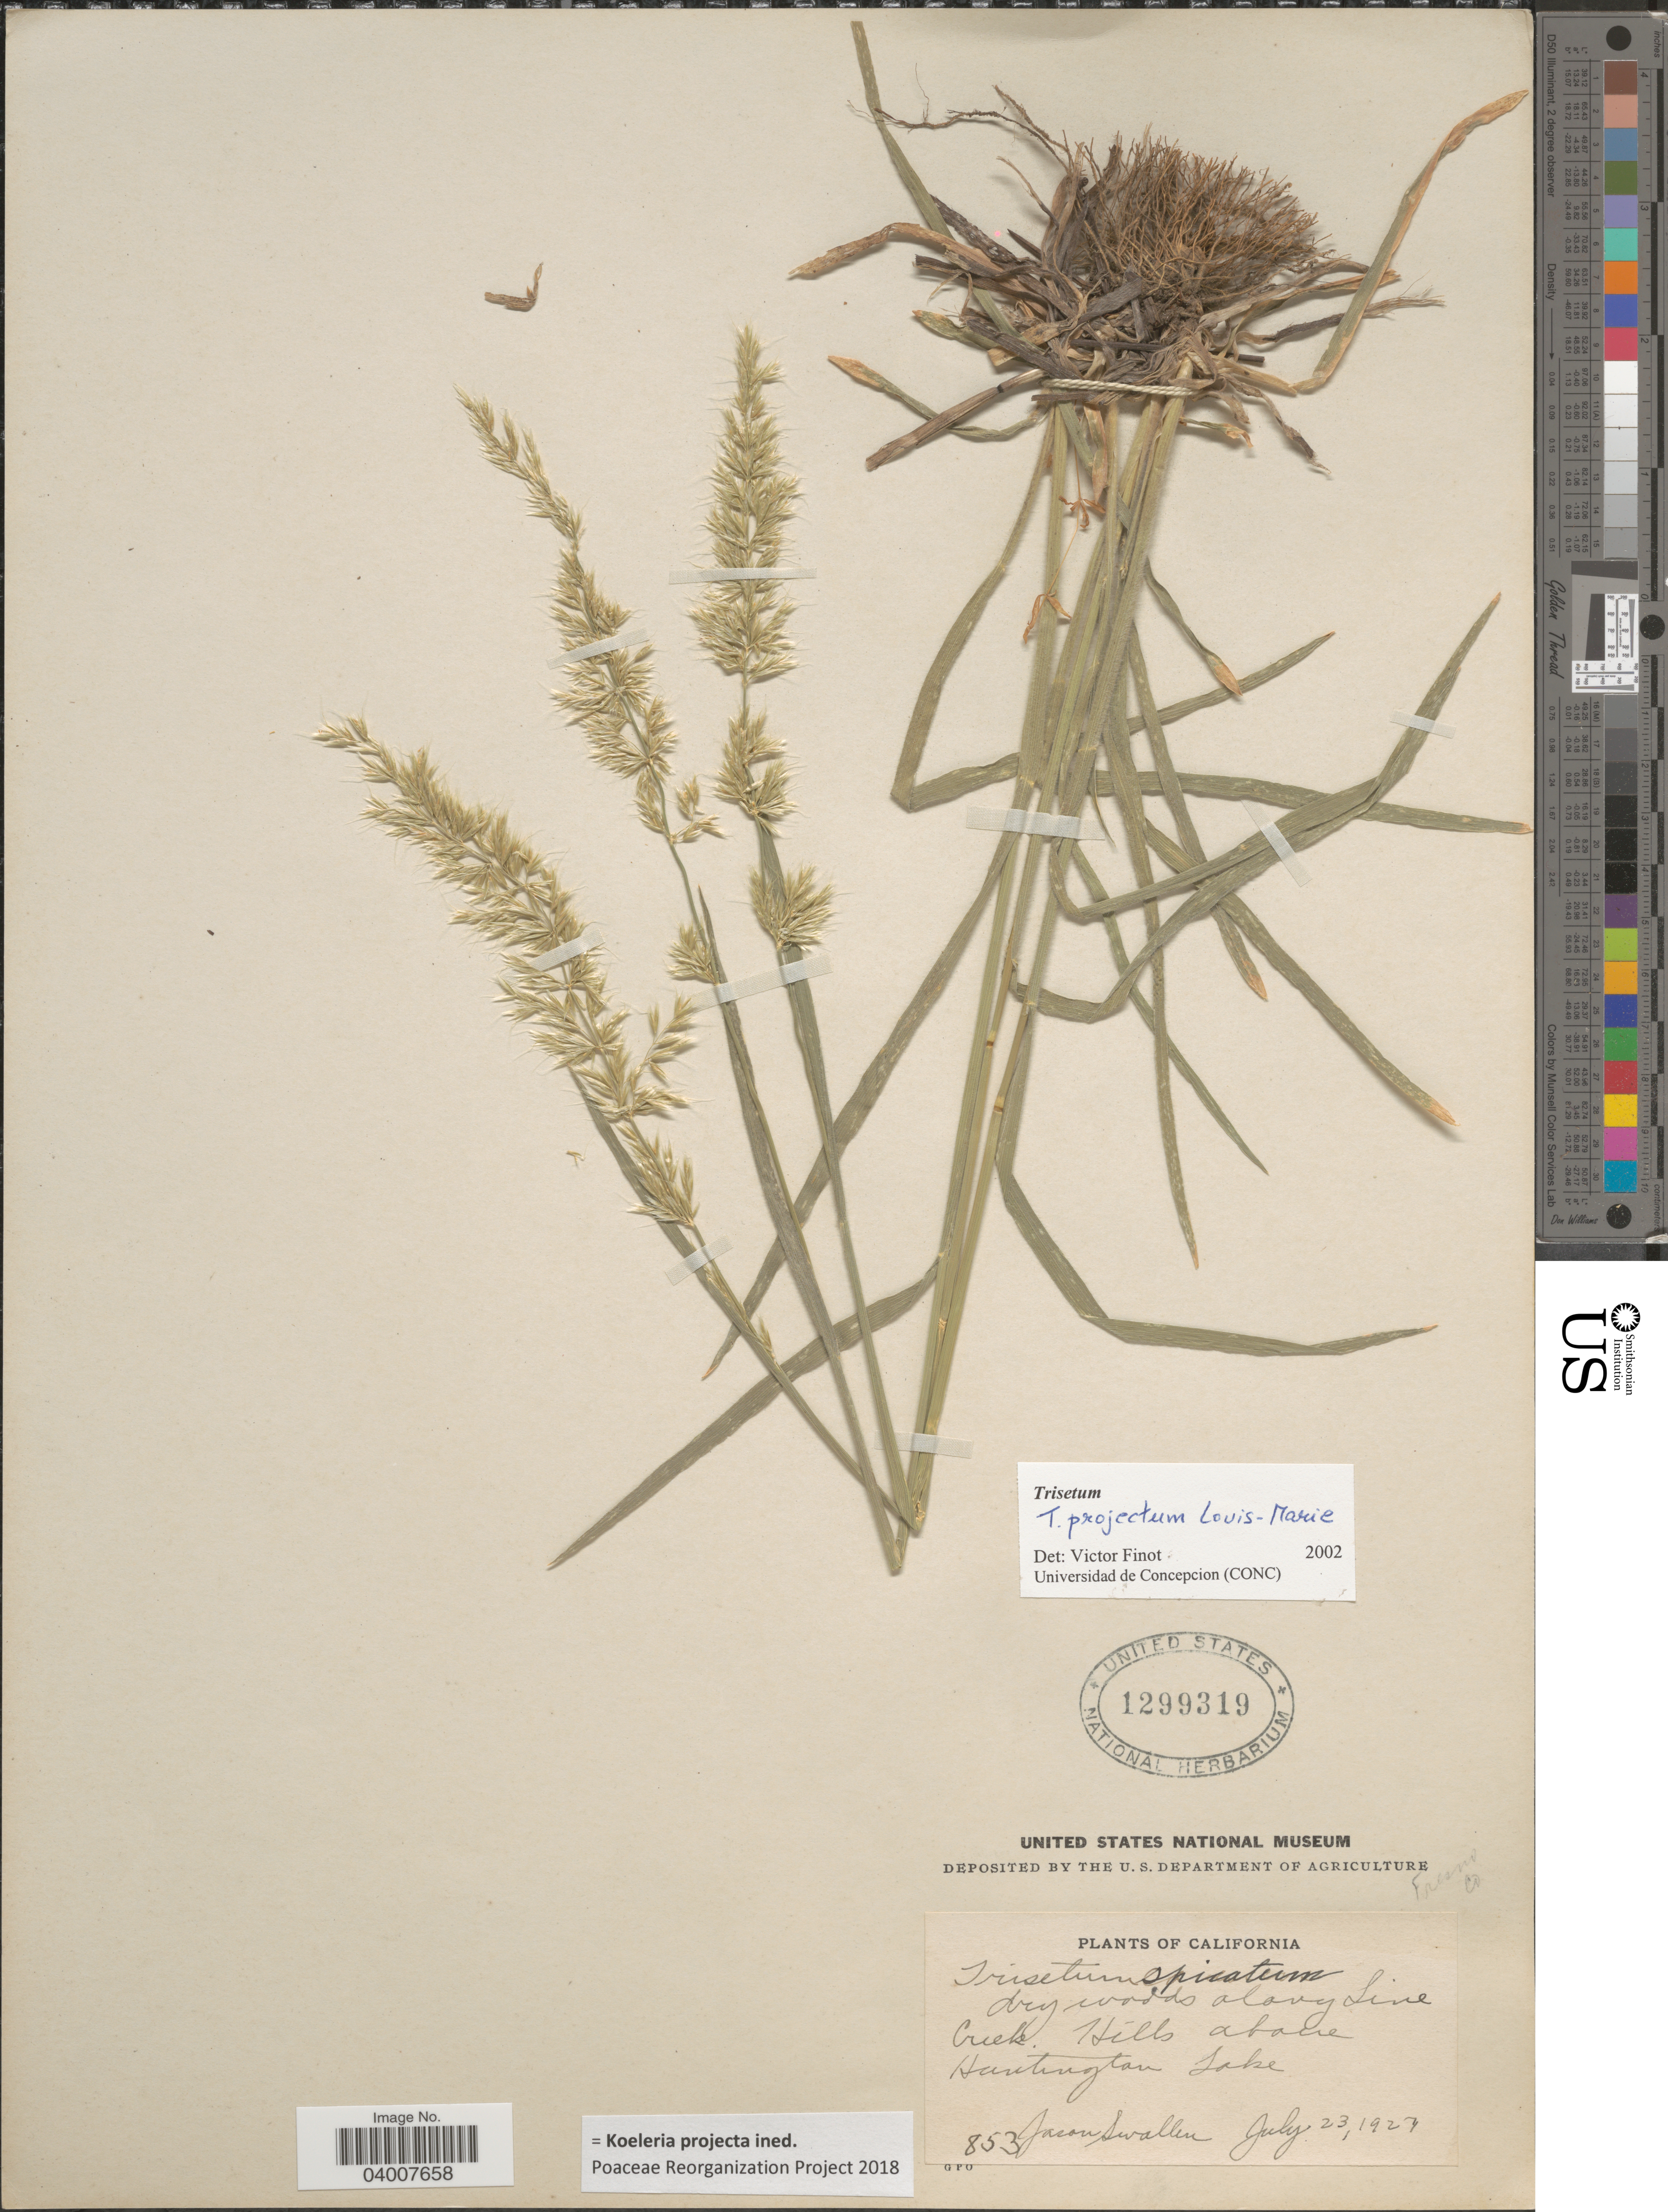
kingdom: Plantae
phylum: Tracheophyta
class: Liliopsida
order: Poales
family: Poaceae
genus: Koeleria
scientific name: Koeleria projecta ined.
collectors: J. R. Swallen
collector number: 853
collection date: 1924-07-23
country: United States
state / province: California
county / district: Fresno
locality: Dry woods along Line Creek. Hills above Huntington Lake.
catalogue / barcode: US 1299319